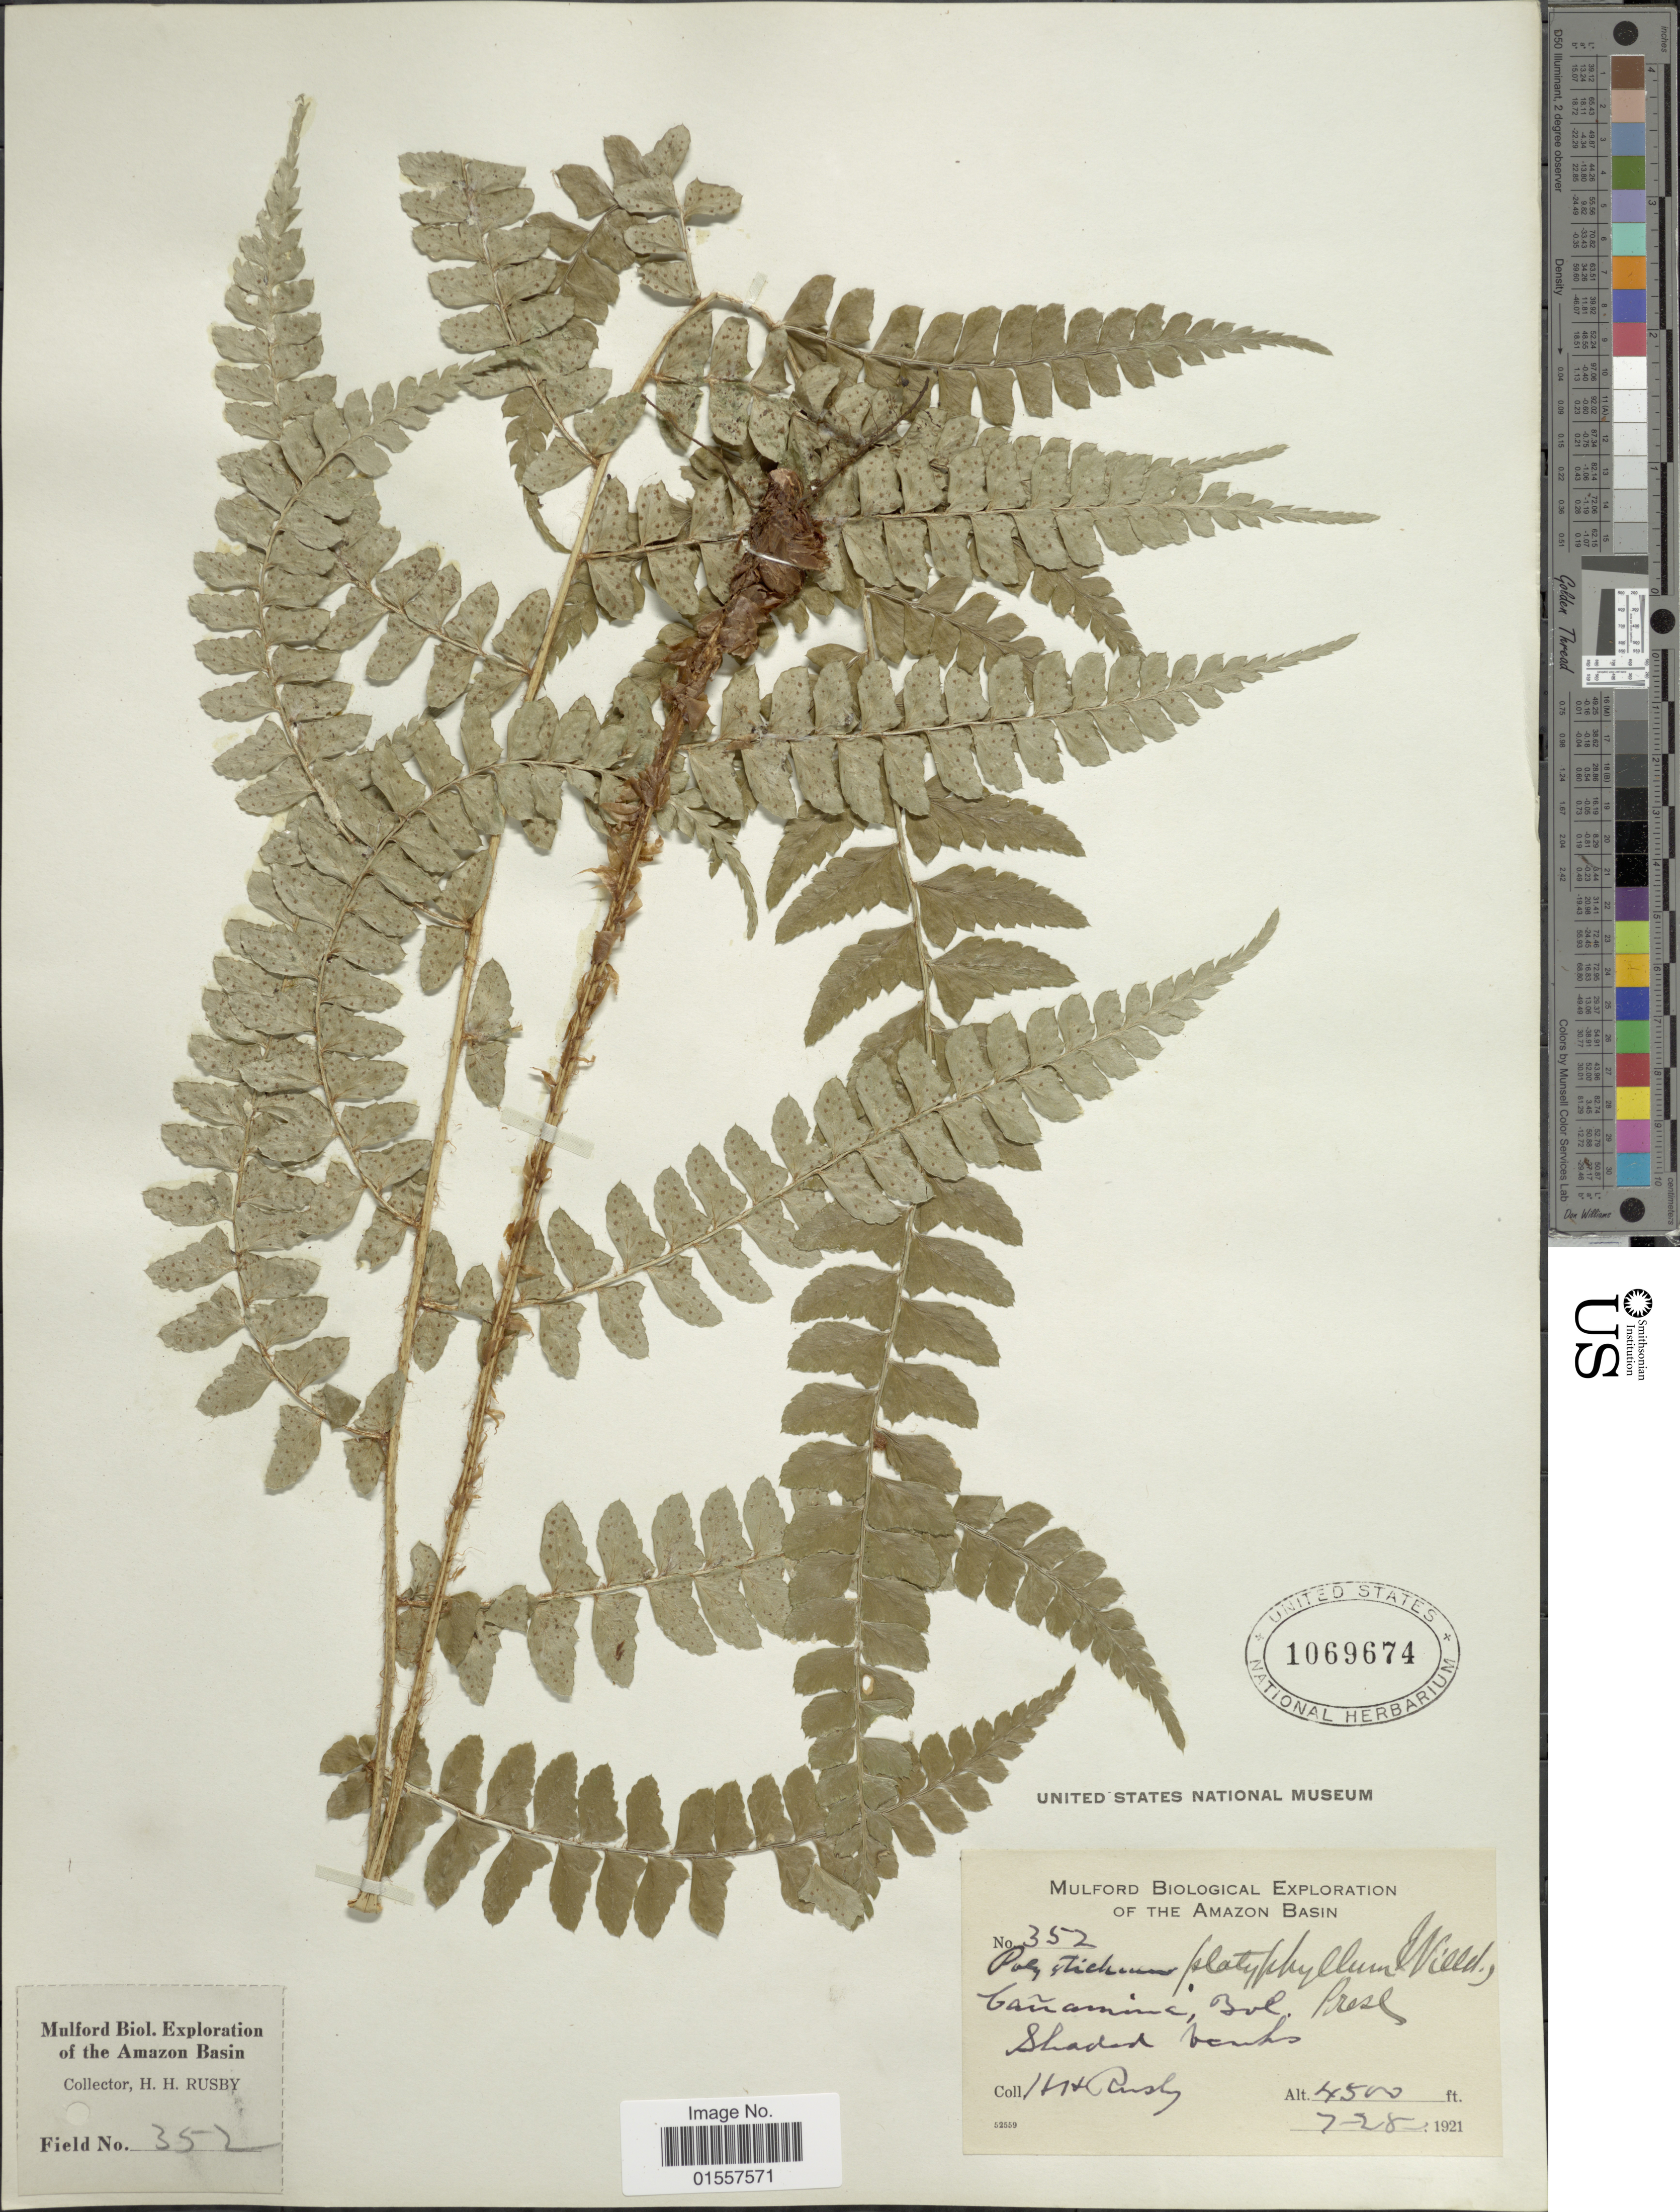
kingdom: Plantae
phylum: Tracheophyta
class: Polypodiopsida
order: Polypodiales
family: Dryopteridaceae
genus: Polystichum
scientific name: Polystichum alfaroi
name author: (Christ) Barrington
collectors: H. H. Rusby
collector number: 352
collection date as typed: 7-28-1921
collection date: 1921-07-28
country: Bolivia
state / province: La Paz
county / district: Inquisivi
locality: Cañamina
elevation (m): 1372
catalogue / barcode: US 1069674